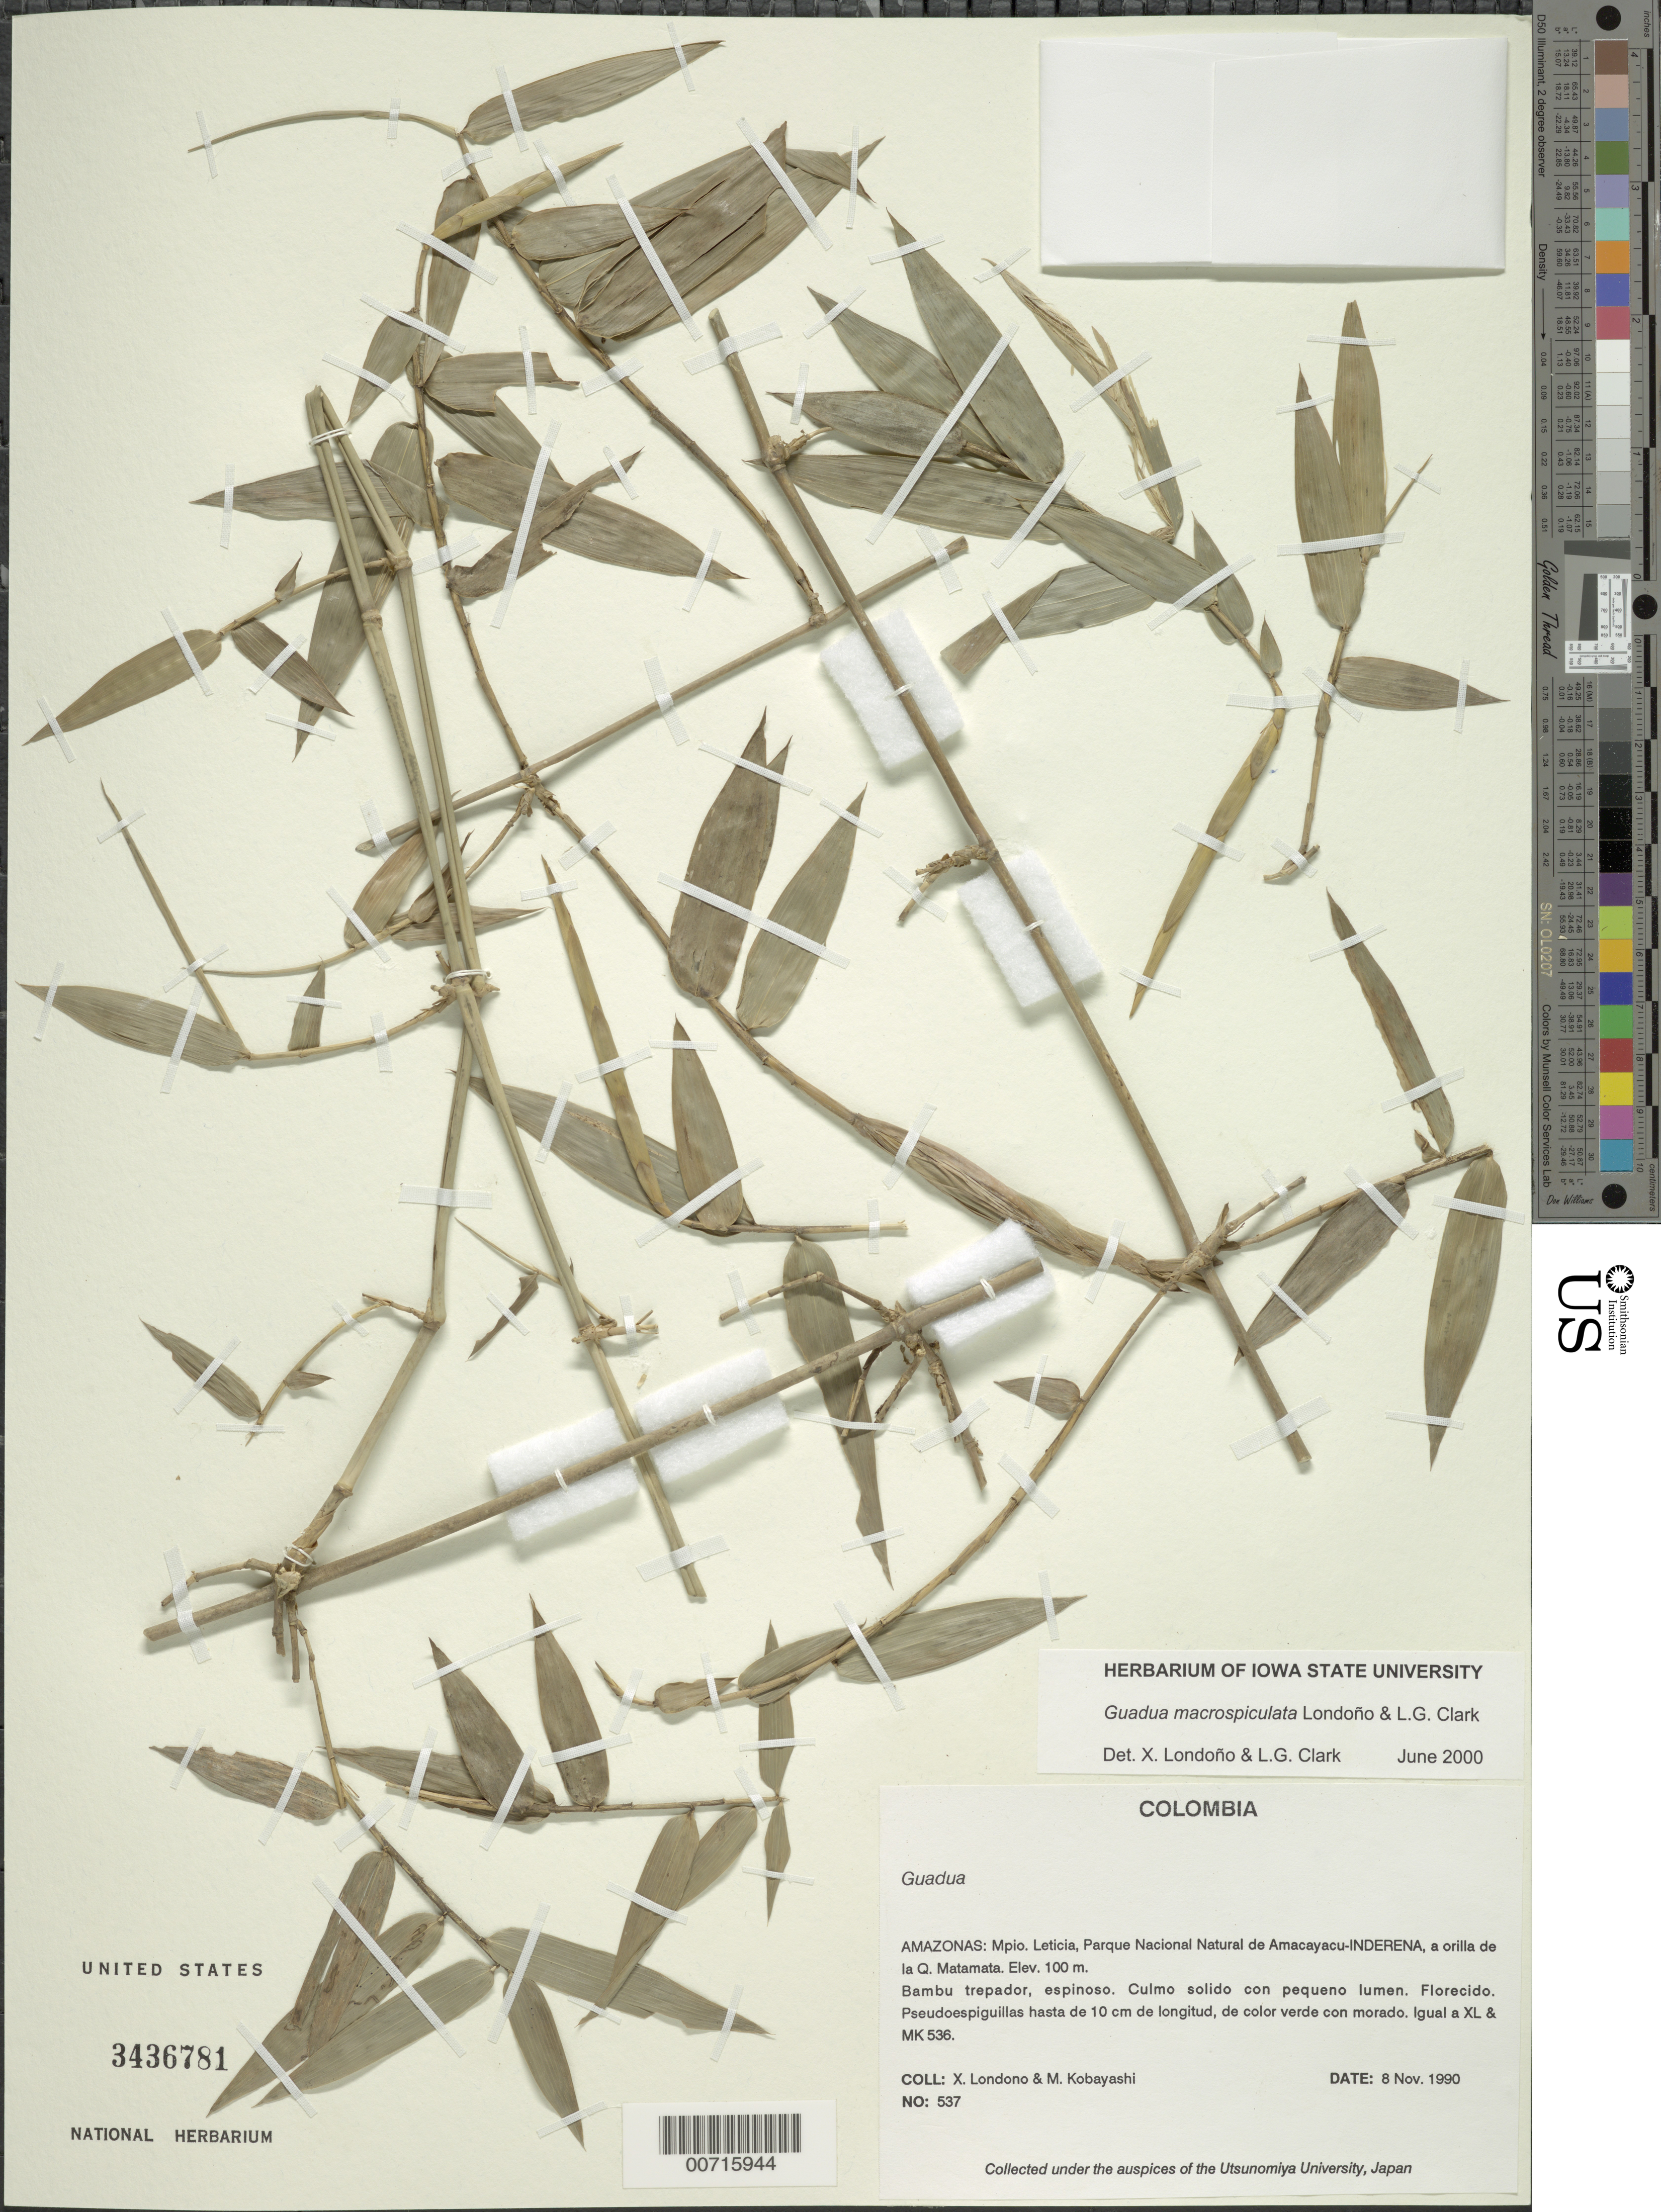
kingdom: Plantae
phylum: Tracheophyta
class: Liliopsida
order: Poales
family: Poaceae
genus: Guadua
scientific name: Guadua macrospiculata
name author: Londoño & L.G. Clark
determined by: Londoño, X.; Clark, L. G.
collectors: X. Londoño & M. Kobayashi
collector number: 537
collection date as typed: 08 Nov 1990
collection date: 1990-11-08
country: Colombia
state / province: Amazônas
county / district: Leticia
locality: Parque Nacional Natural de Amacayacu-INDERENA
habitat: a orilla de la Q. Matamata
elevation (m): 100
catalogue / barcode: US 3436781